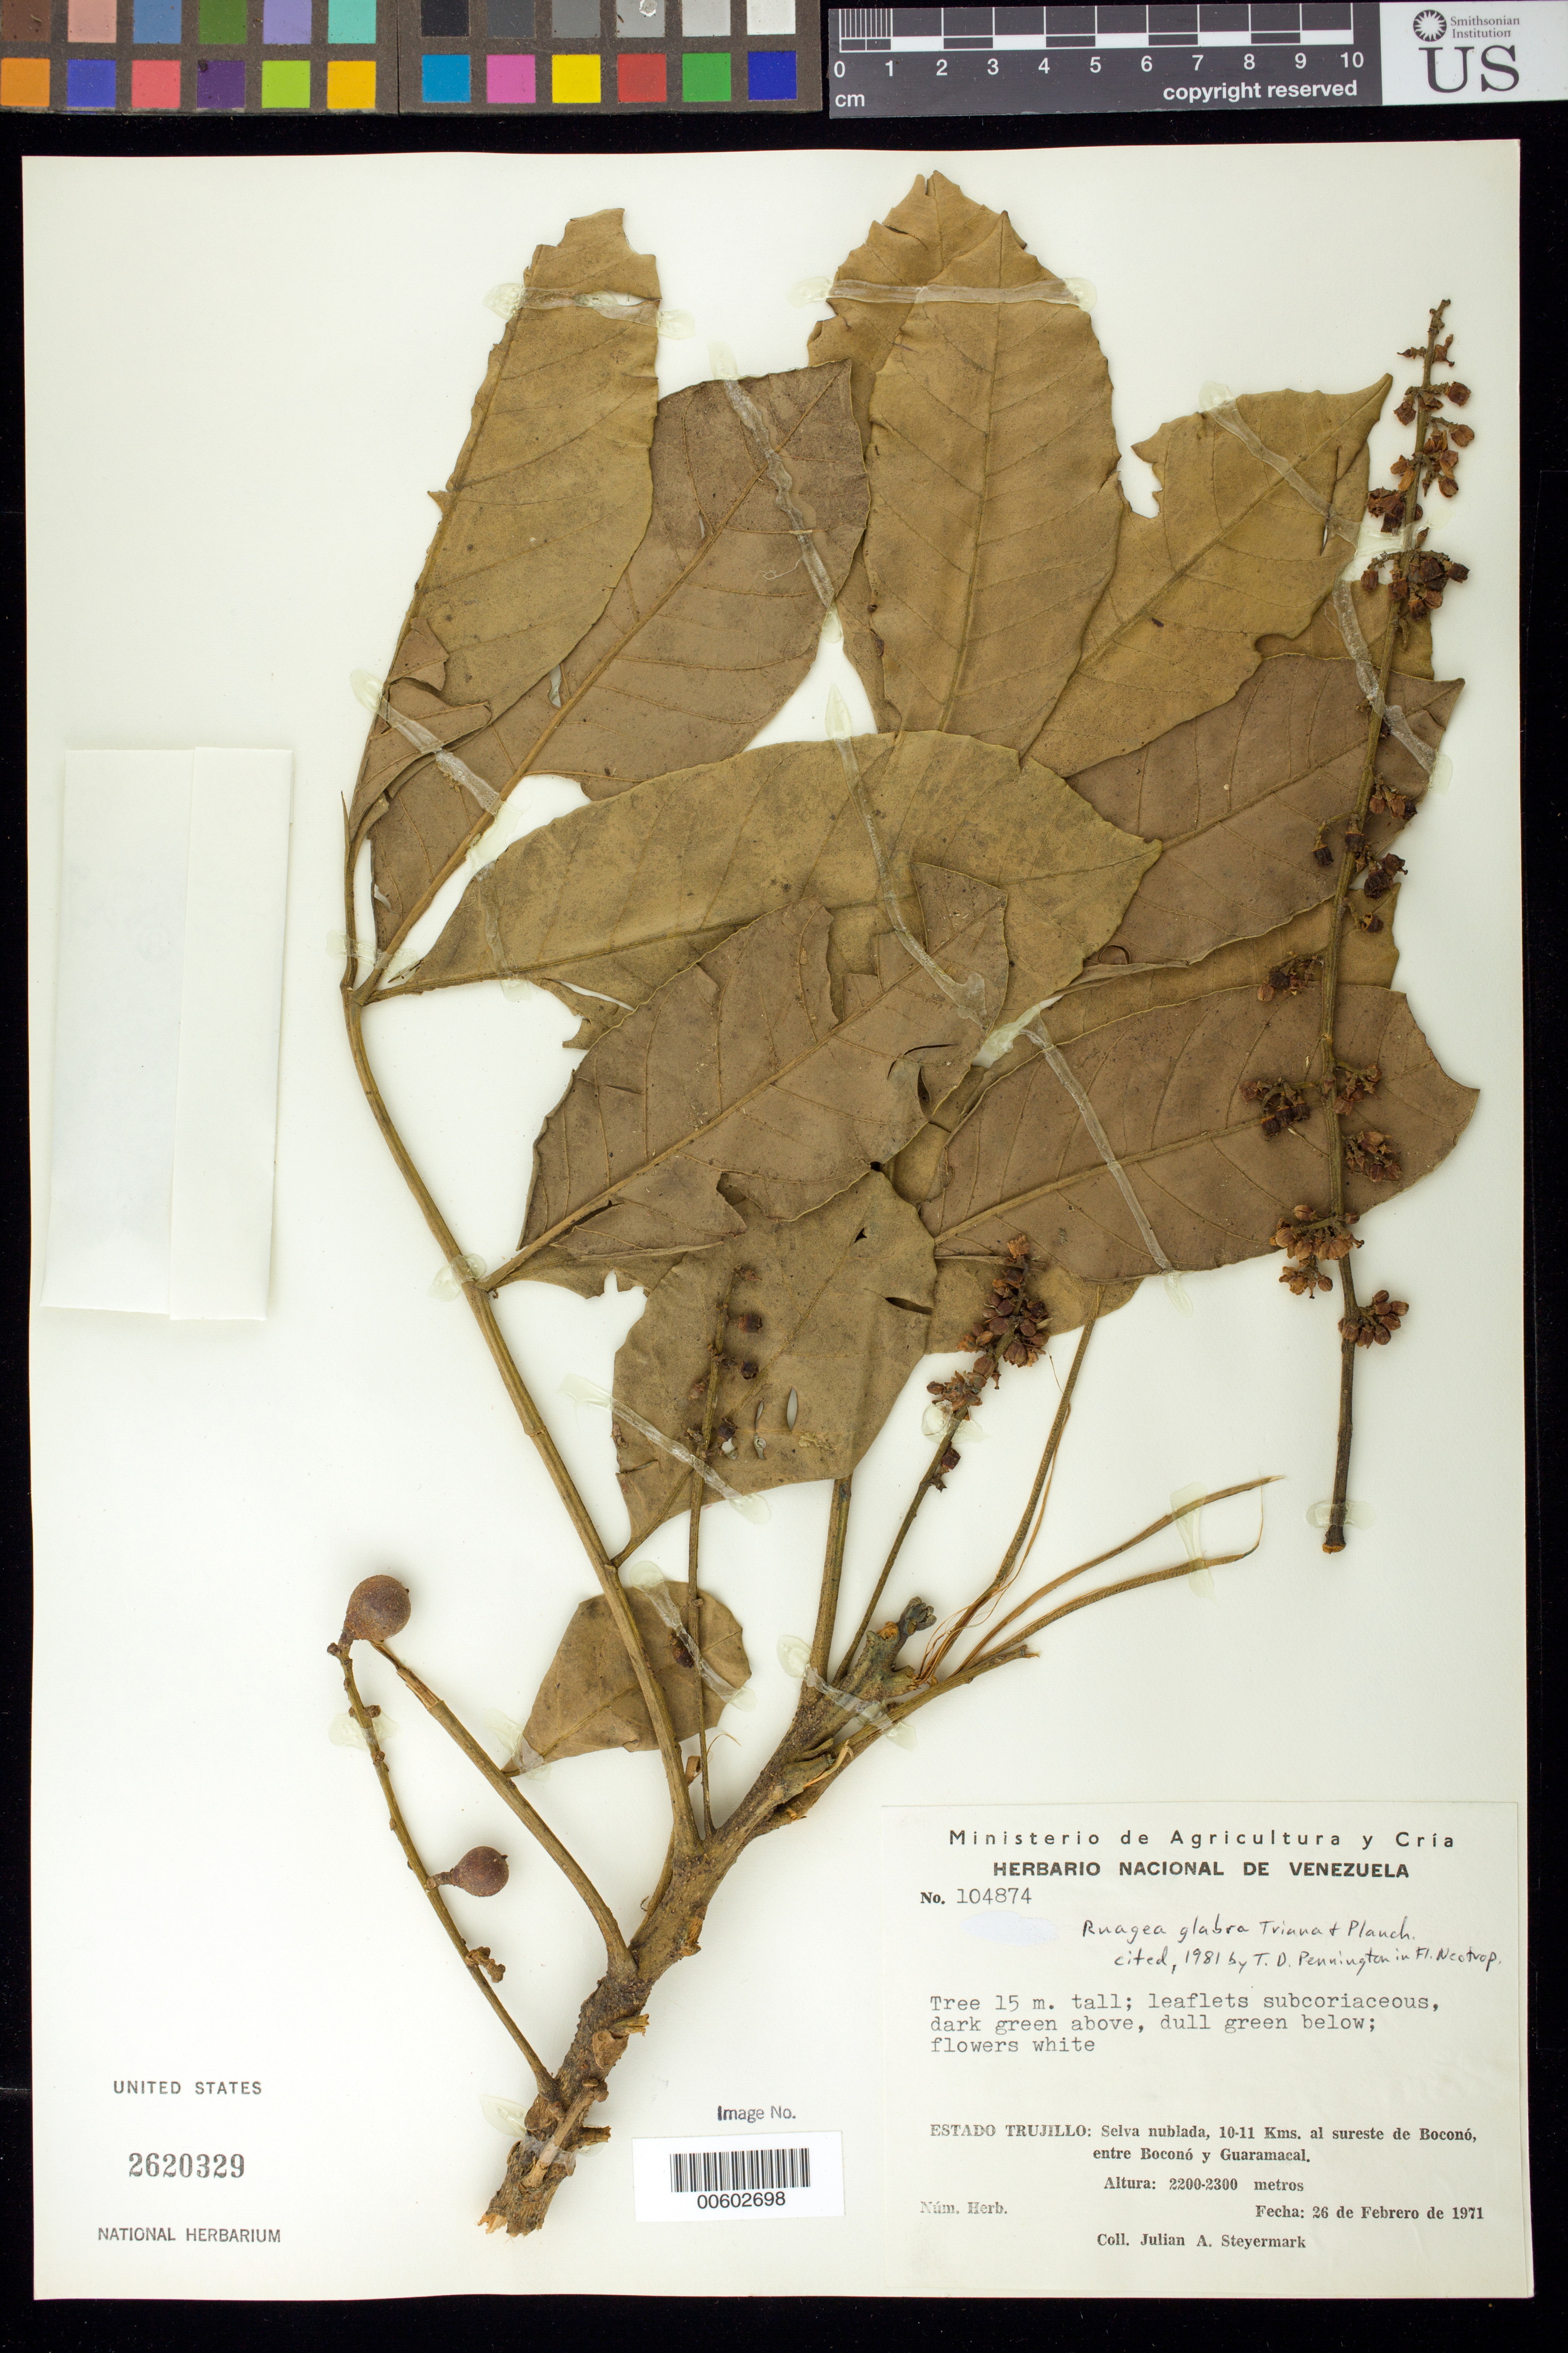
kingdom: Plantae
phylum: Tracheophyta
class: Magnoliopsida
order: Sapindales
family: Meliaceae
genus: Ruagea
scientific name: Ruagea glabra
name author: Triana & Planch.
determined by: Pennington, T. D., (K)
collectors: J. Steyermark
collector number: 104874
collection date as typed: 26 Feb 1971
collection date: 1971-02-26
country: Venezuela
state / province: Trujillo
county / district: Boconó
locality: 10-11 kms SE Boconó, entre Boconó y Guaramacal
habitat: Selva nublada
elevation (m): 2200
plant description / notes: US, VEN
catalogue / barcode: US 2620329